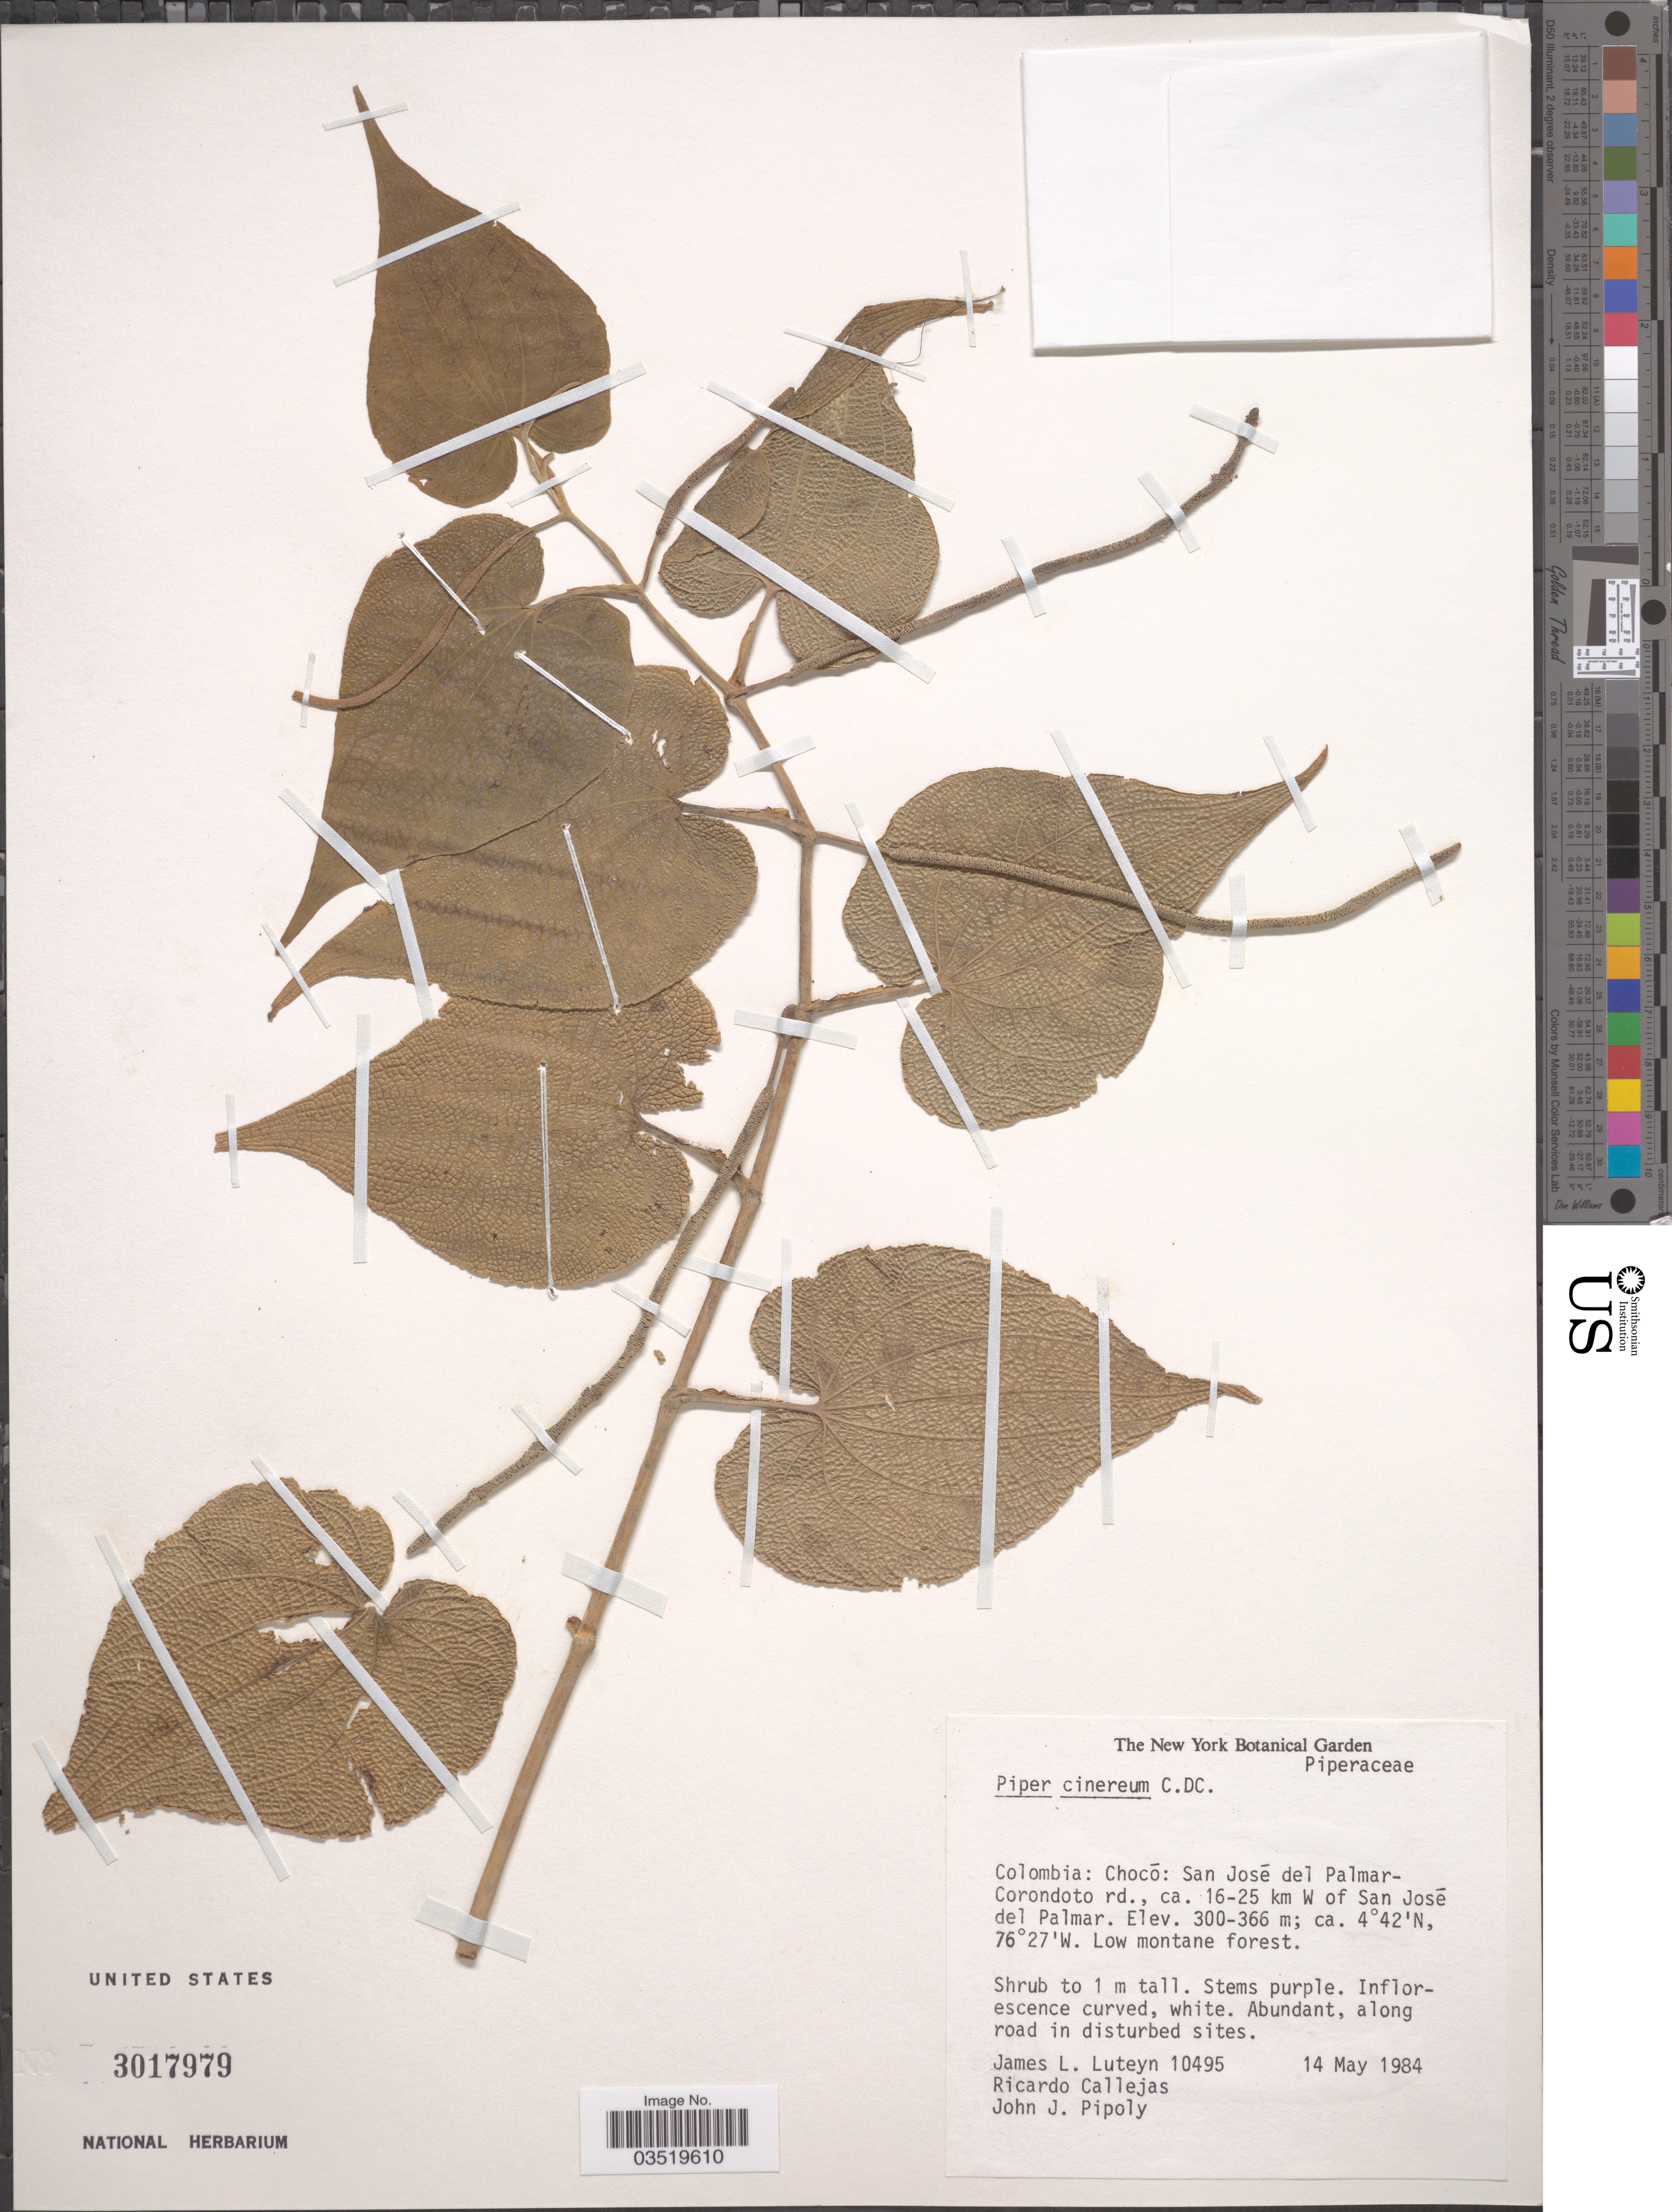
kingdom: Plantae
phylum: Tracheophyta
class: Magnoliopsida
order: Piperales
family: Piperaceae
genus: Piper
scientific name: Piper cinereum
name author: C. DC.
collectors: J. L. Luteyn, R. Callejas & J. J. Pipoly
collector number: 10495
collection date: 1984-05-14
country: Colombia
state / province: Chocó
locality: San José del Palmar-Corondoto rd., ca. 16-25 km W of San José del Palmar.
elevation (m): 300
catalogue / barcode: US 3017979